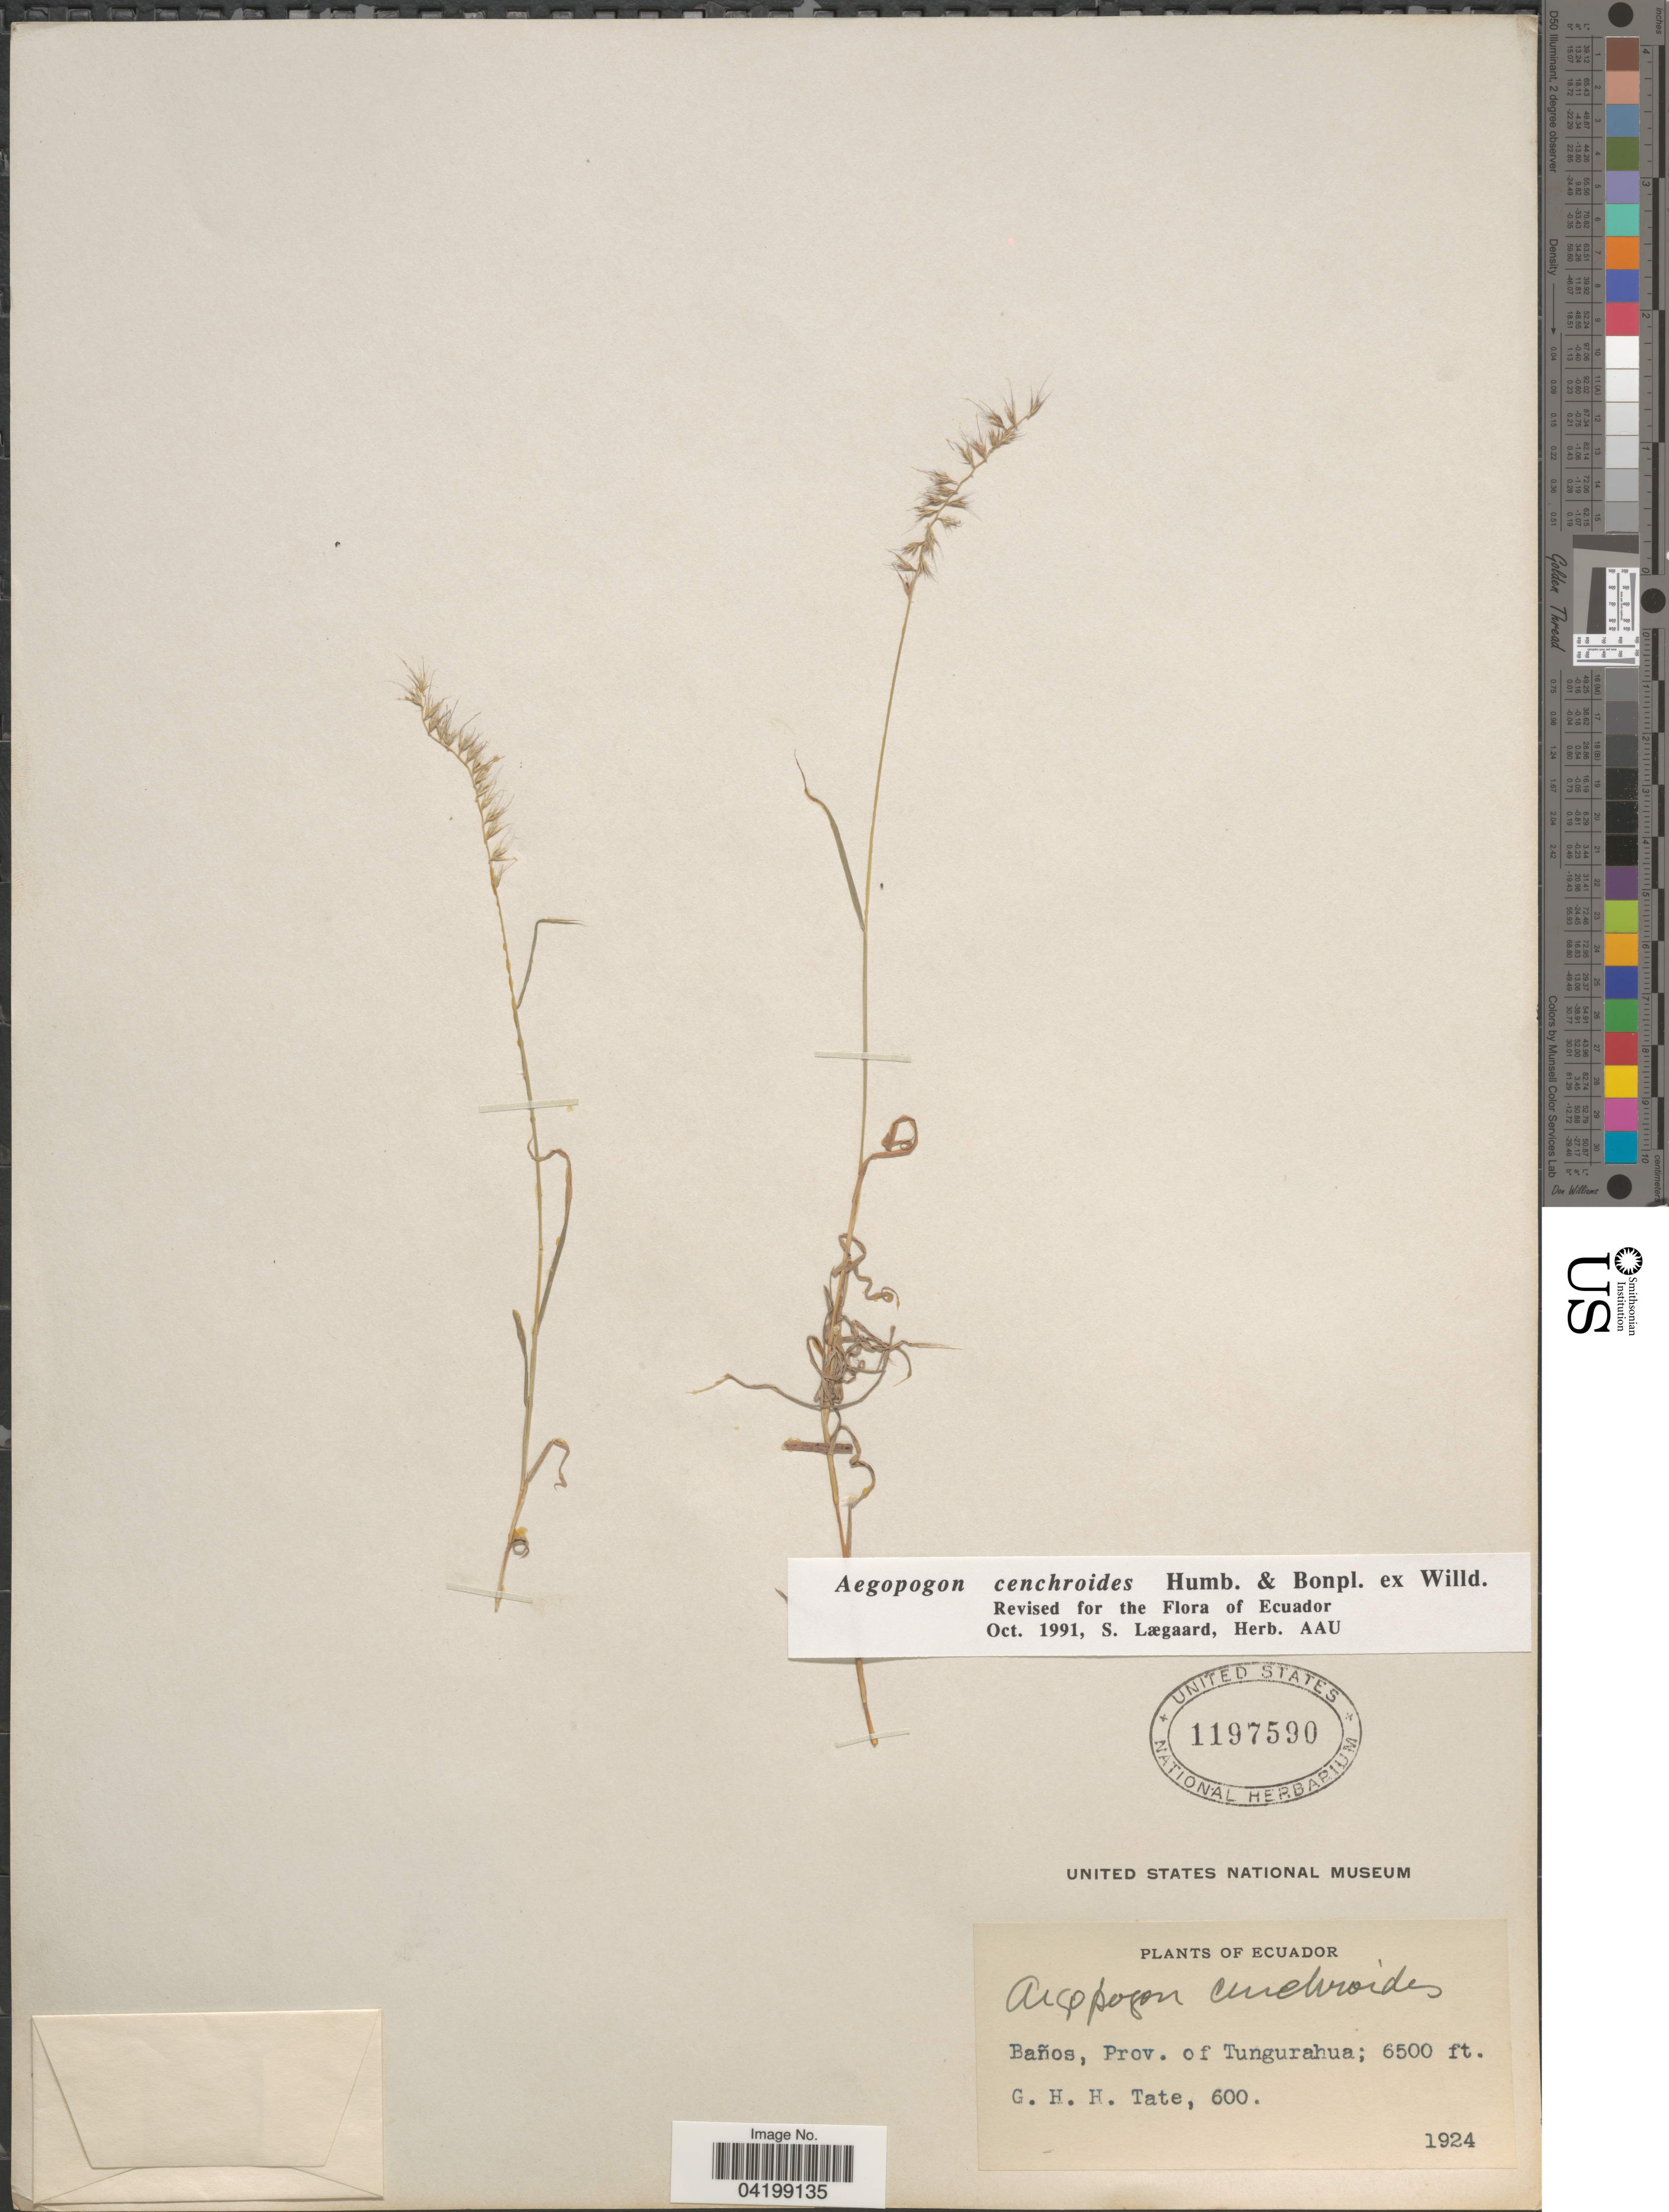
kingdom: Plantae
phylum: Tracheophyta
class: Liliopsida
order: Poales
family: Poaceae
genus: Muhlenbergia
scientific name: Muhlenbergia cenchroides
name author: (Humb. & Bonpl. ex Willd.) P.M. Peterson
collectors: G. H. H.Tate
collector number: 600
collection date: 1924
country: Ecuador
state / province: Tungurahua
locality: Baños.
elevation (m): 1981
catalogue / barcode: US 1197590